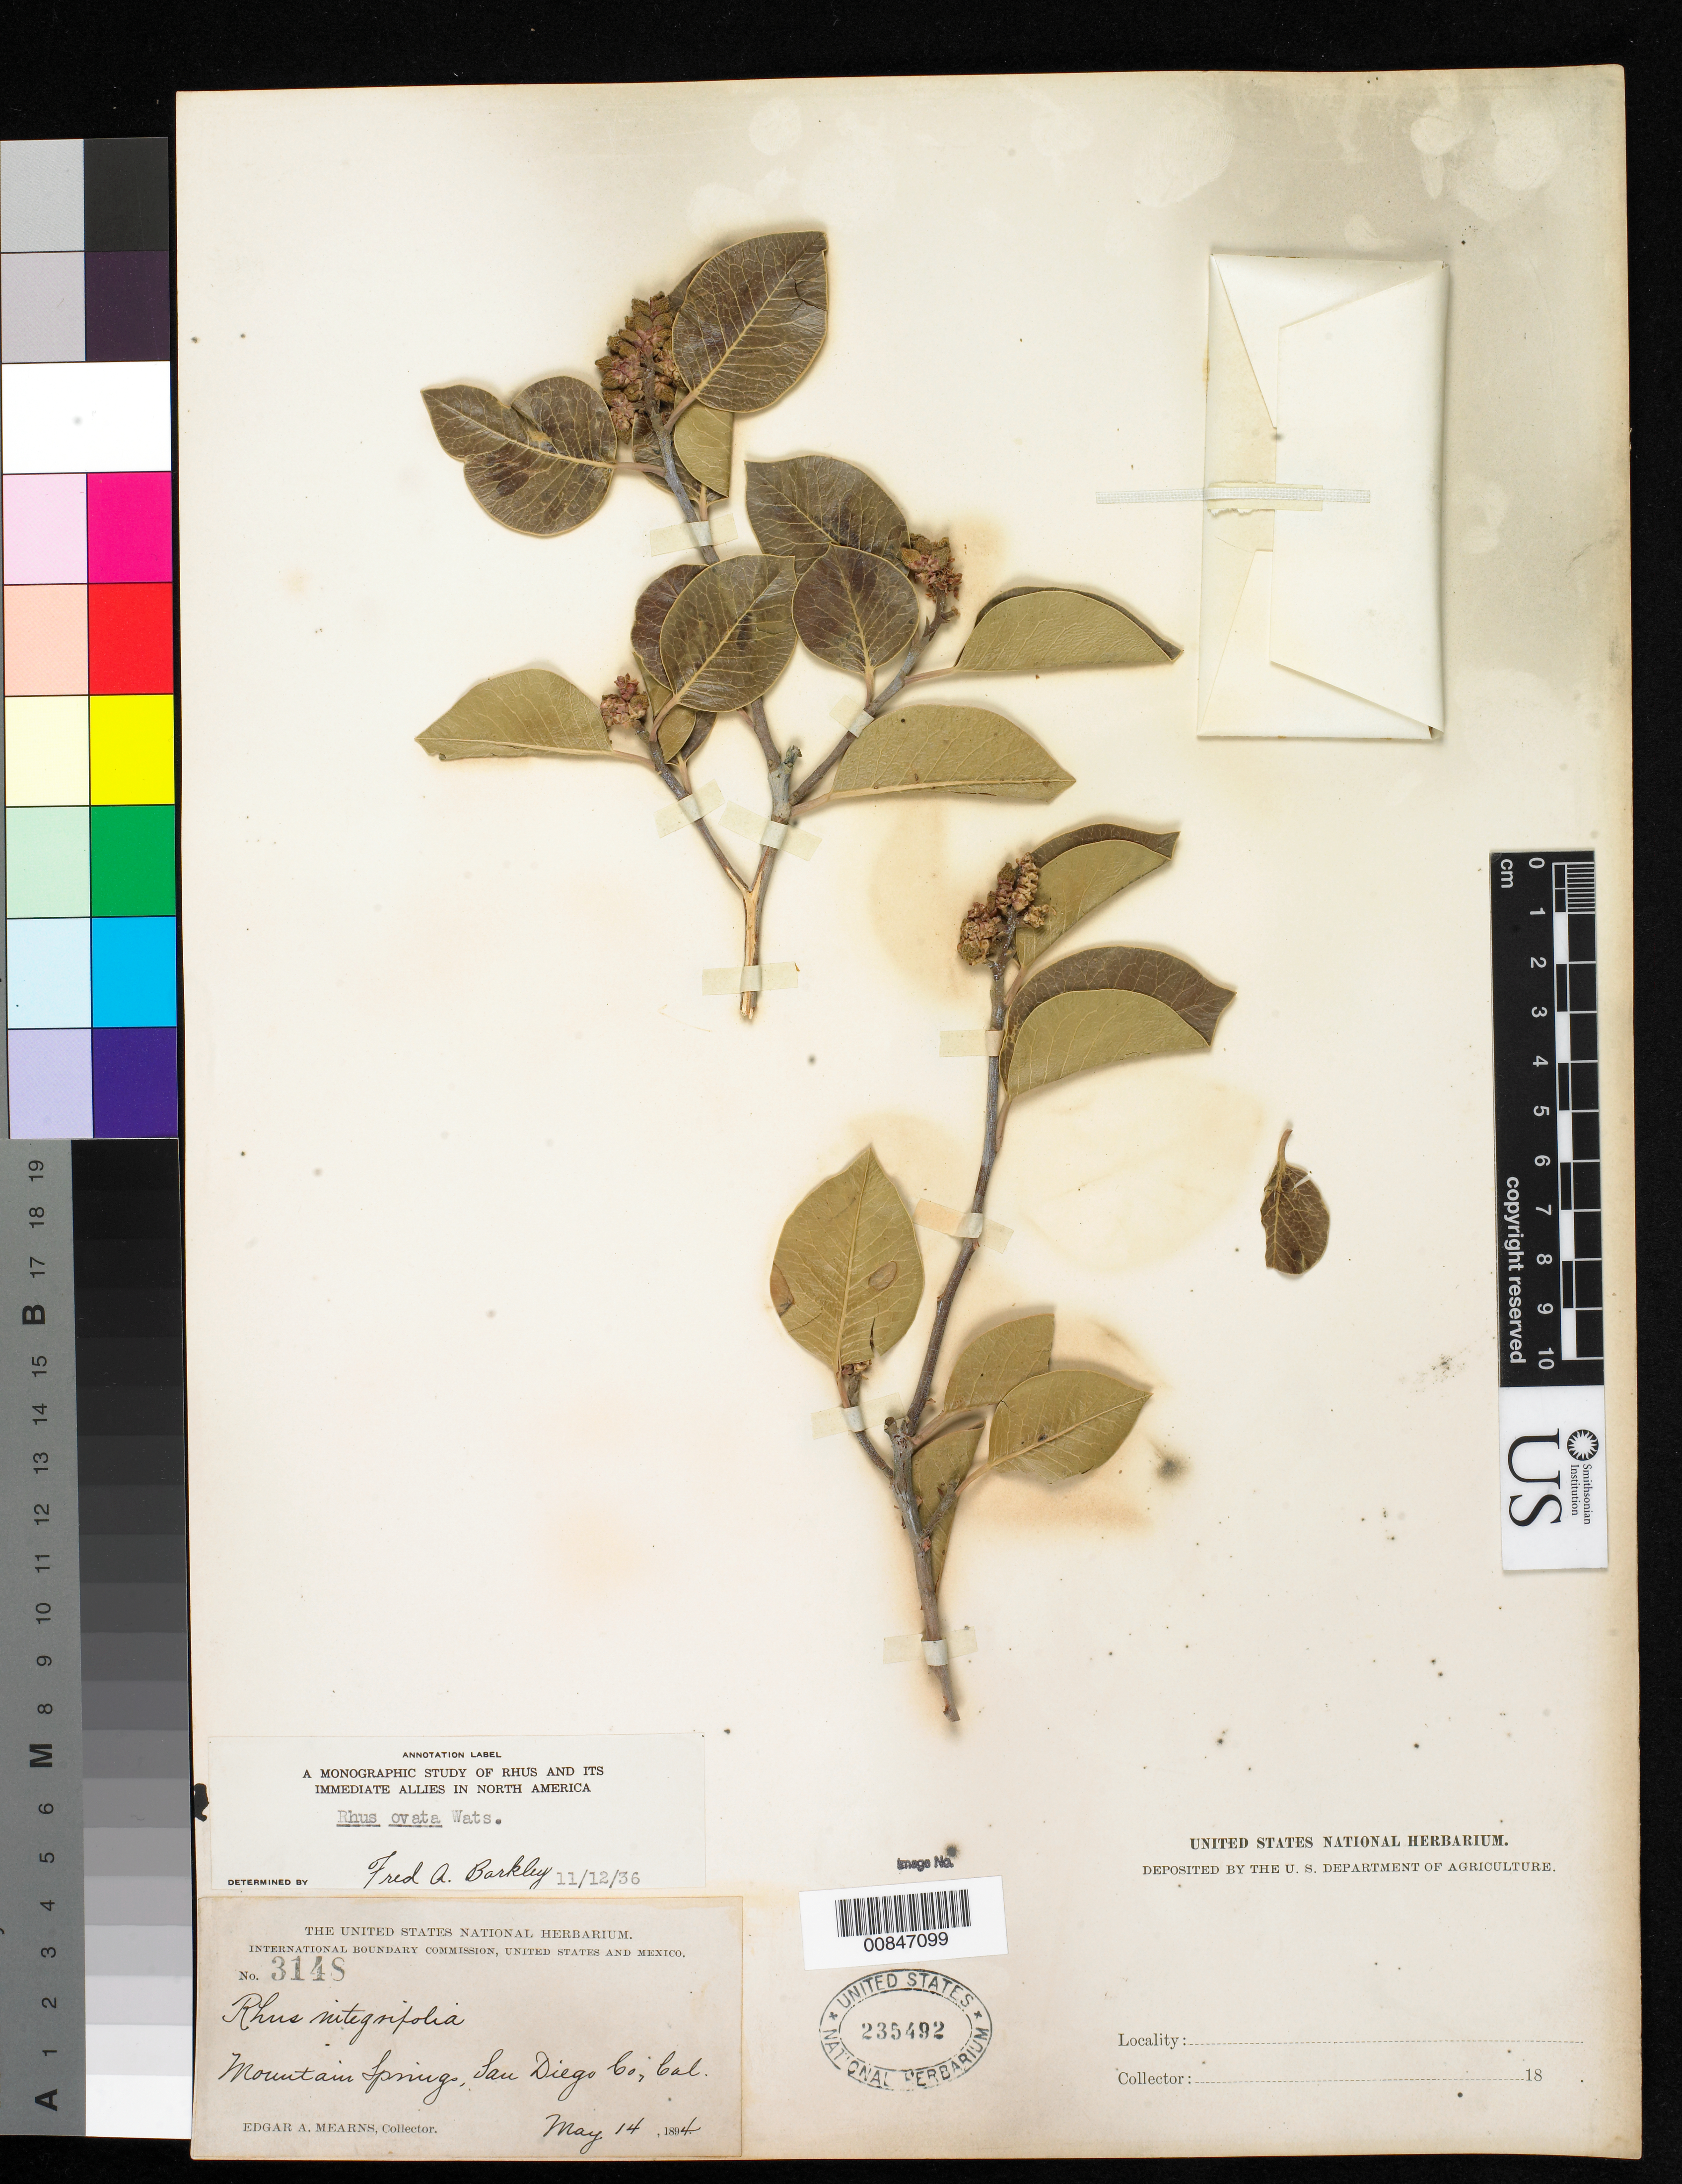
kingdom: Plantae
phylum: Tracheophyta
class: Magnoliopsida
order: Sapindales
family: Anacardiaceae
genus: Rhus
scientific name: Rhus ovata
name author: S. Watson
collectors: E. A. Mearns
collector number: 3148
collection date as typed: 14 May 1894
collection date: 1894-05-14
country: United States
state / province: California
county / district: San Diego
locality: Mountain Springs, San Diego County, California.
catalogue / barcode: US 235492